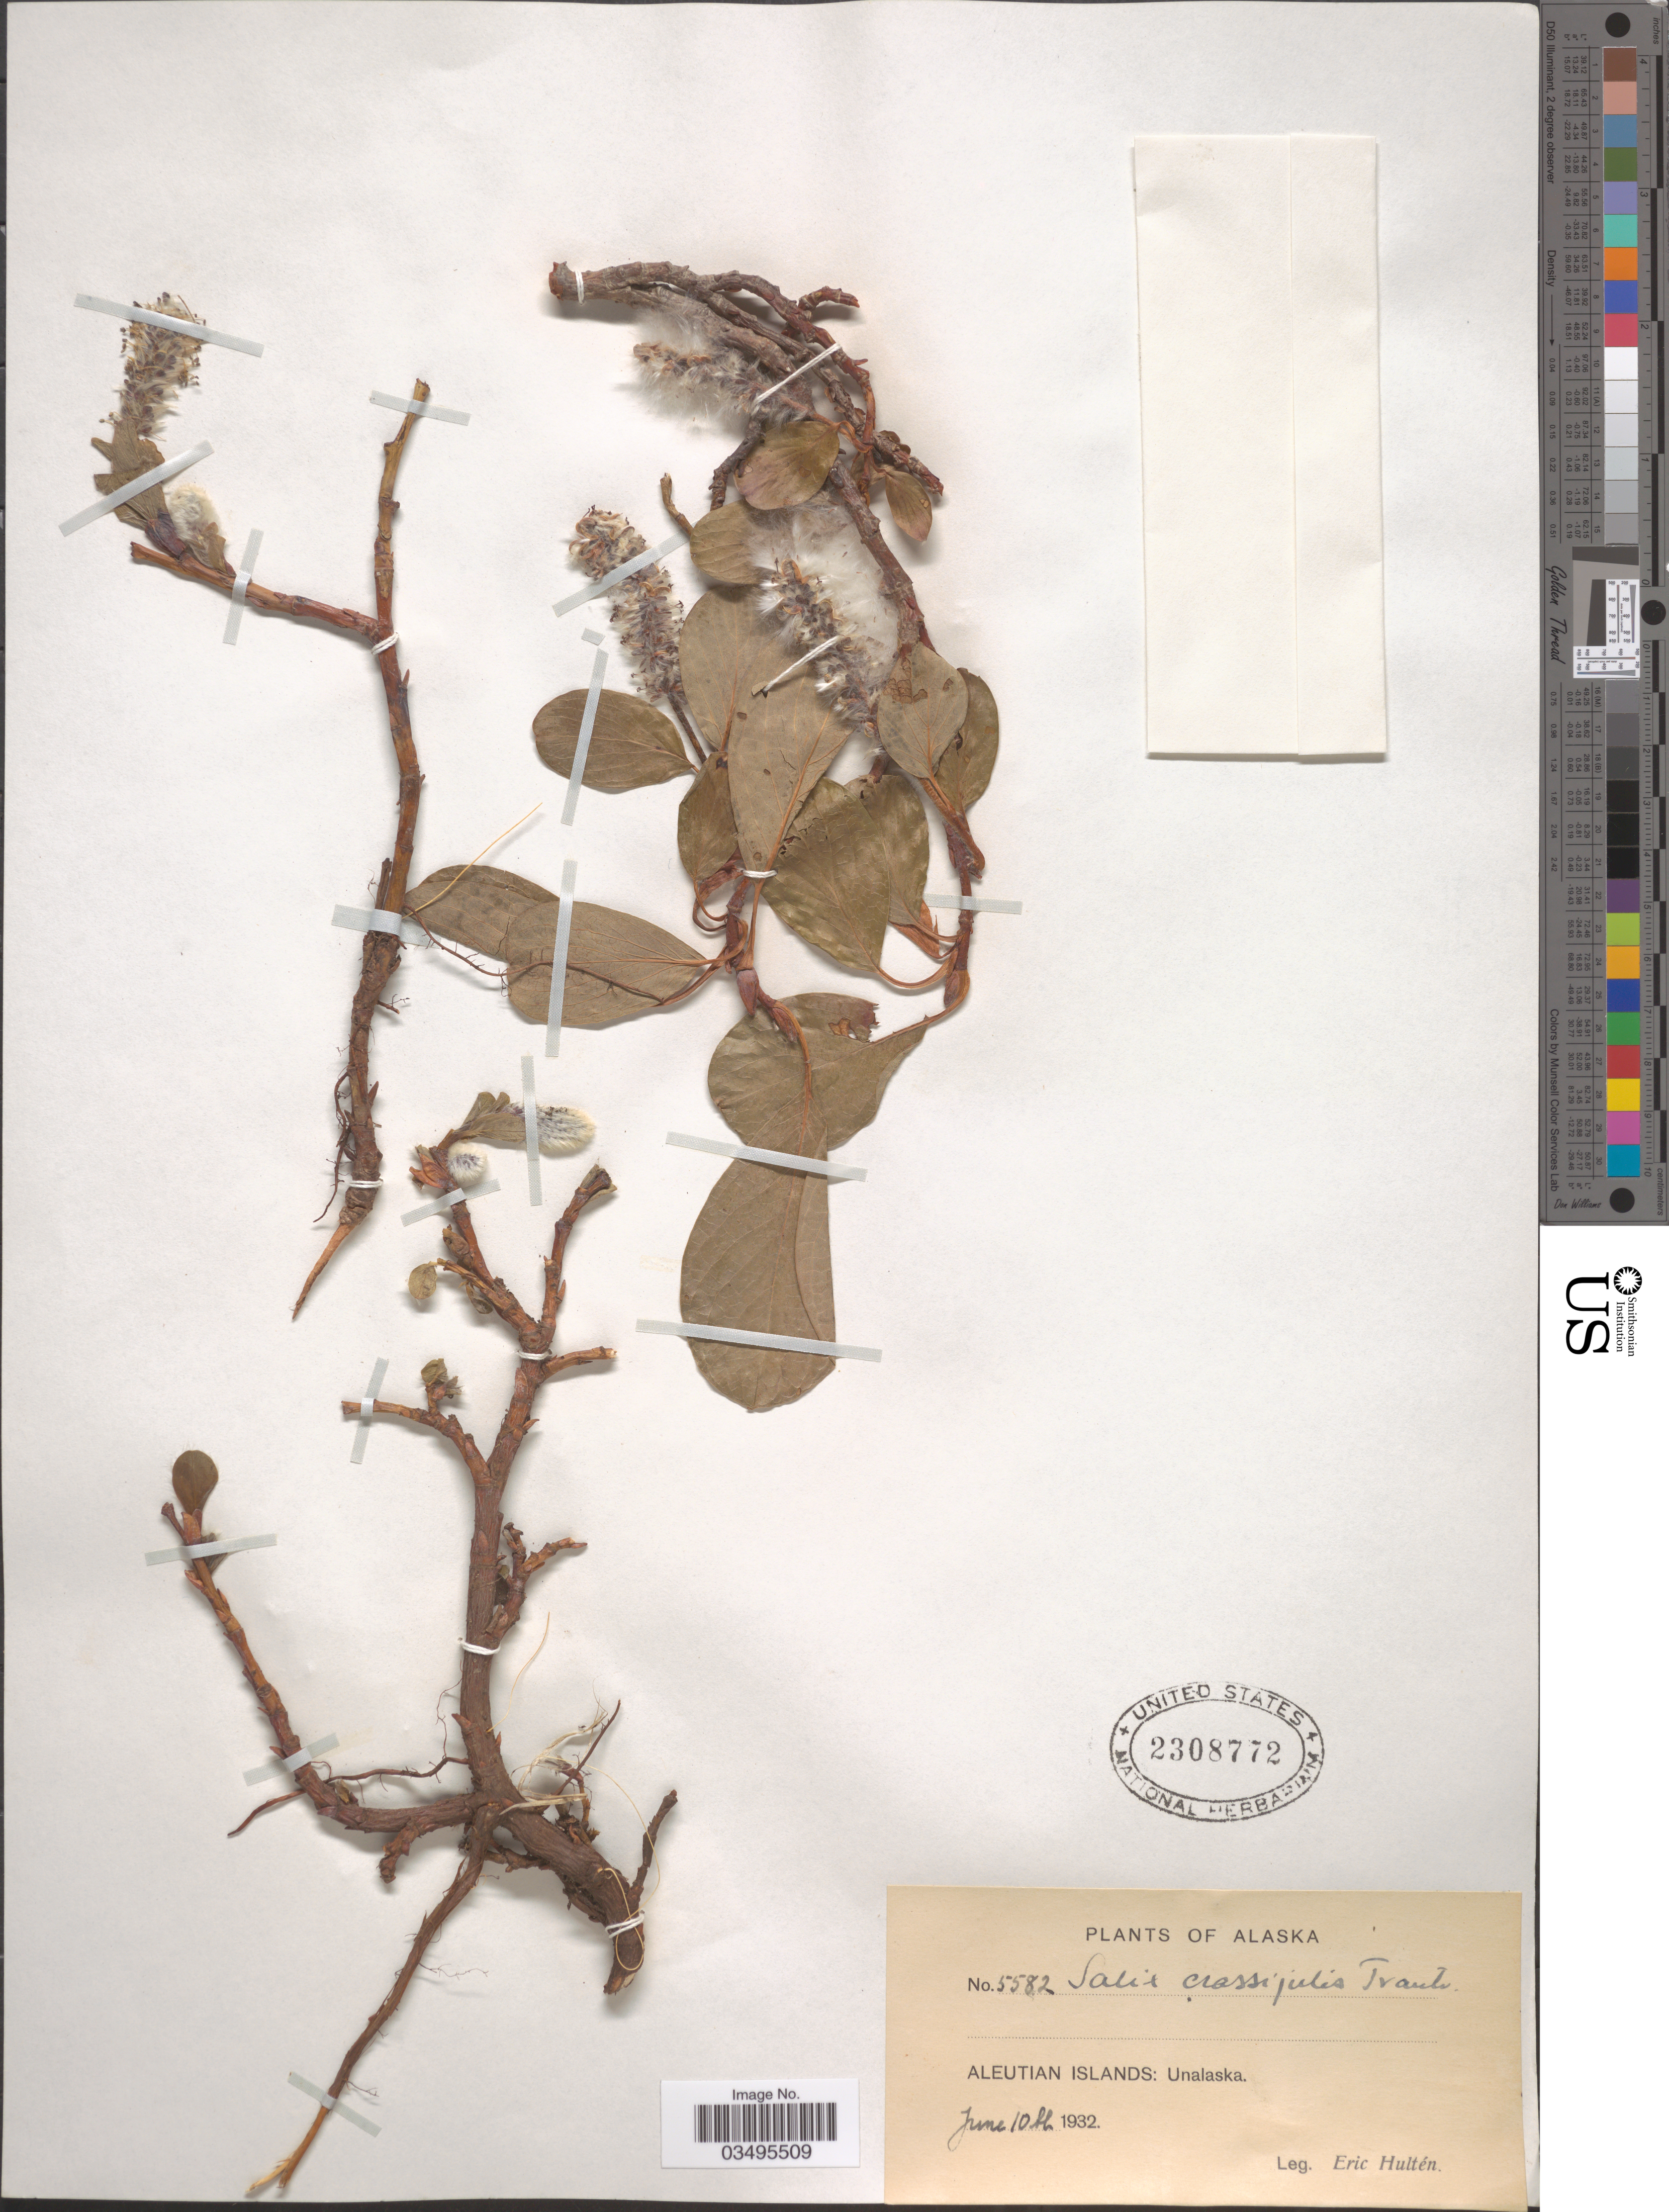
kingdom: Plantae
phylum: Tracheophyta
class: Magnoliopsida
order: Malpighiales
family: Salicaceae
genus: Salix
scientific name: Salix arctica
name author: Pall.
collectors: E. G. Hultén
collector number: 5582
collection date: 1932-06-10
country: United States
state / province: Alaska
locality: Aleutian Islands: Unalaska.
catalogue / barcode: US 2308772